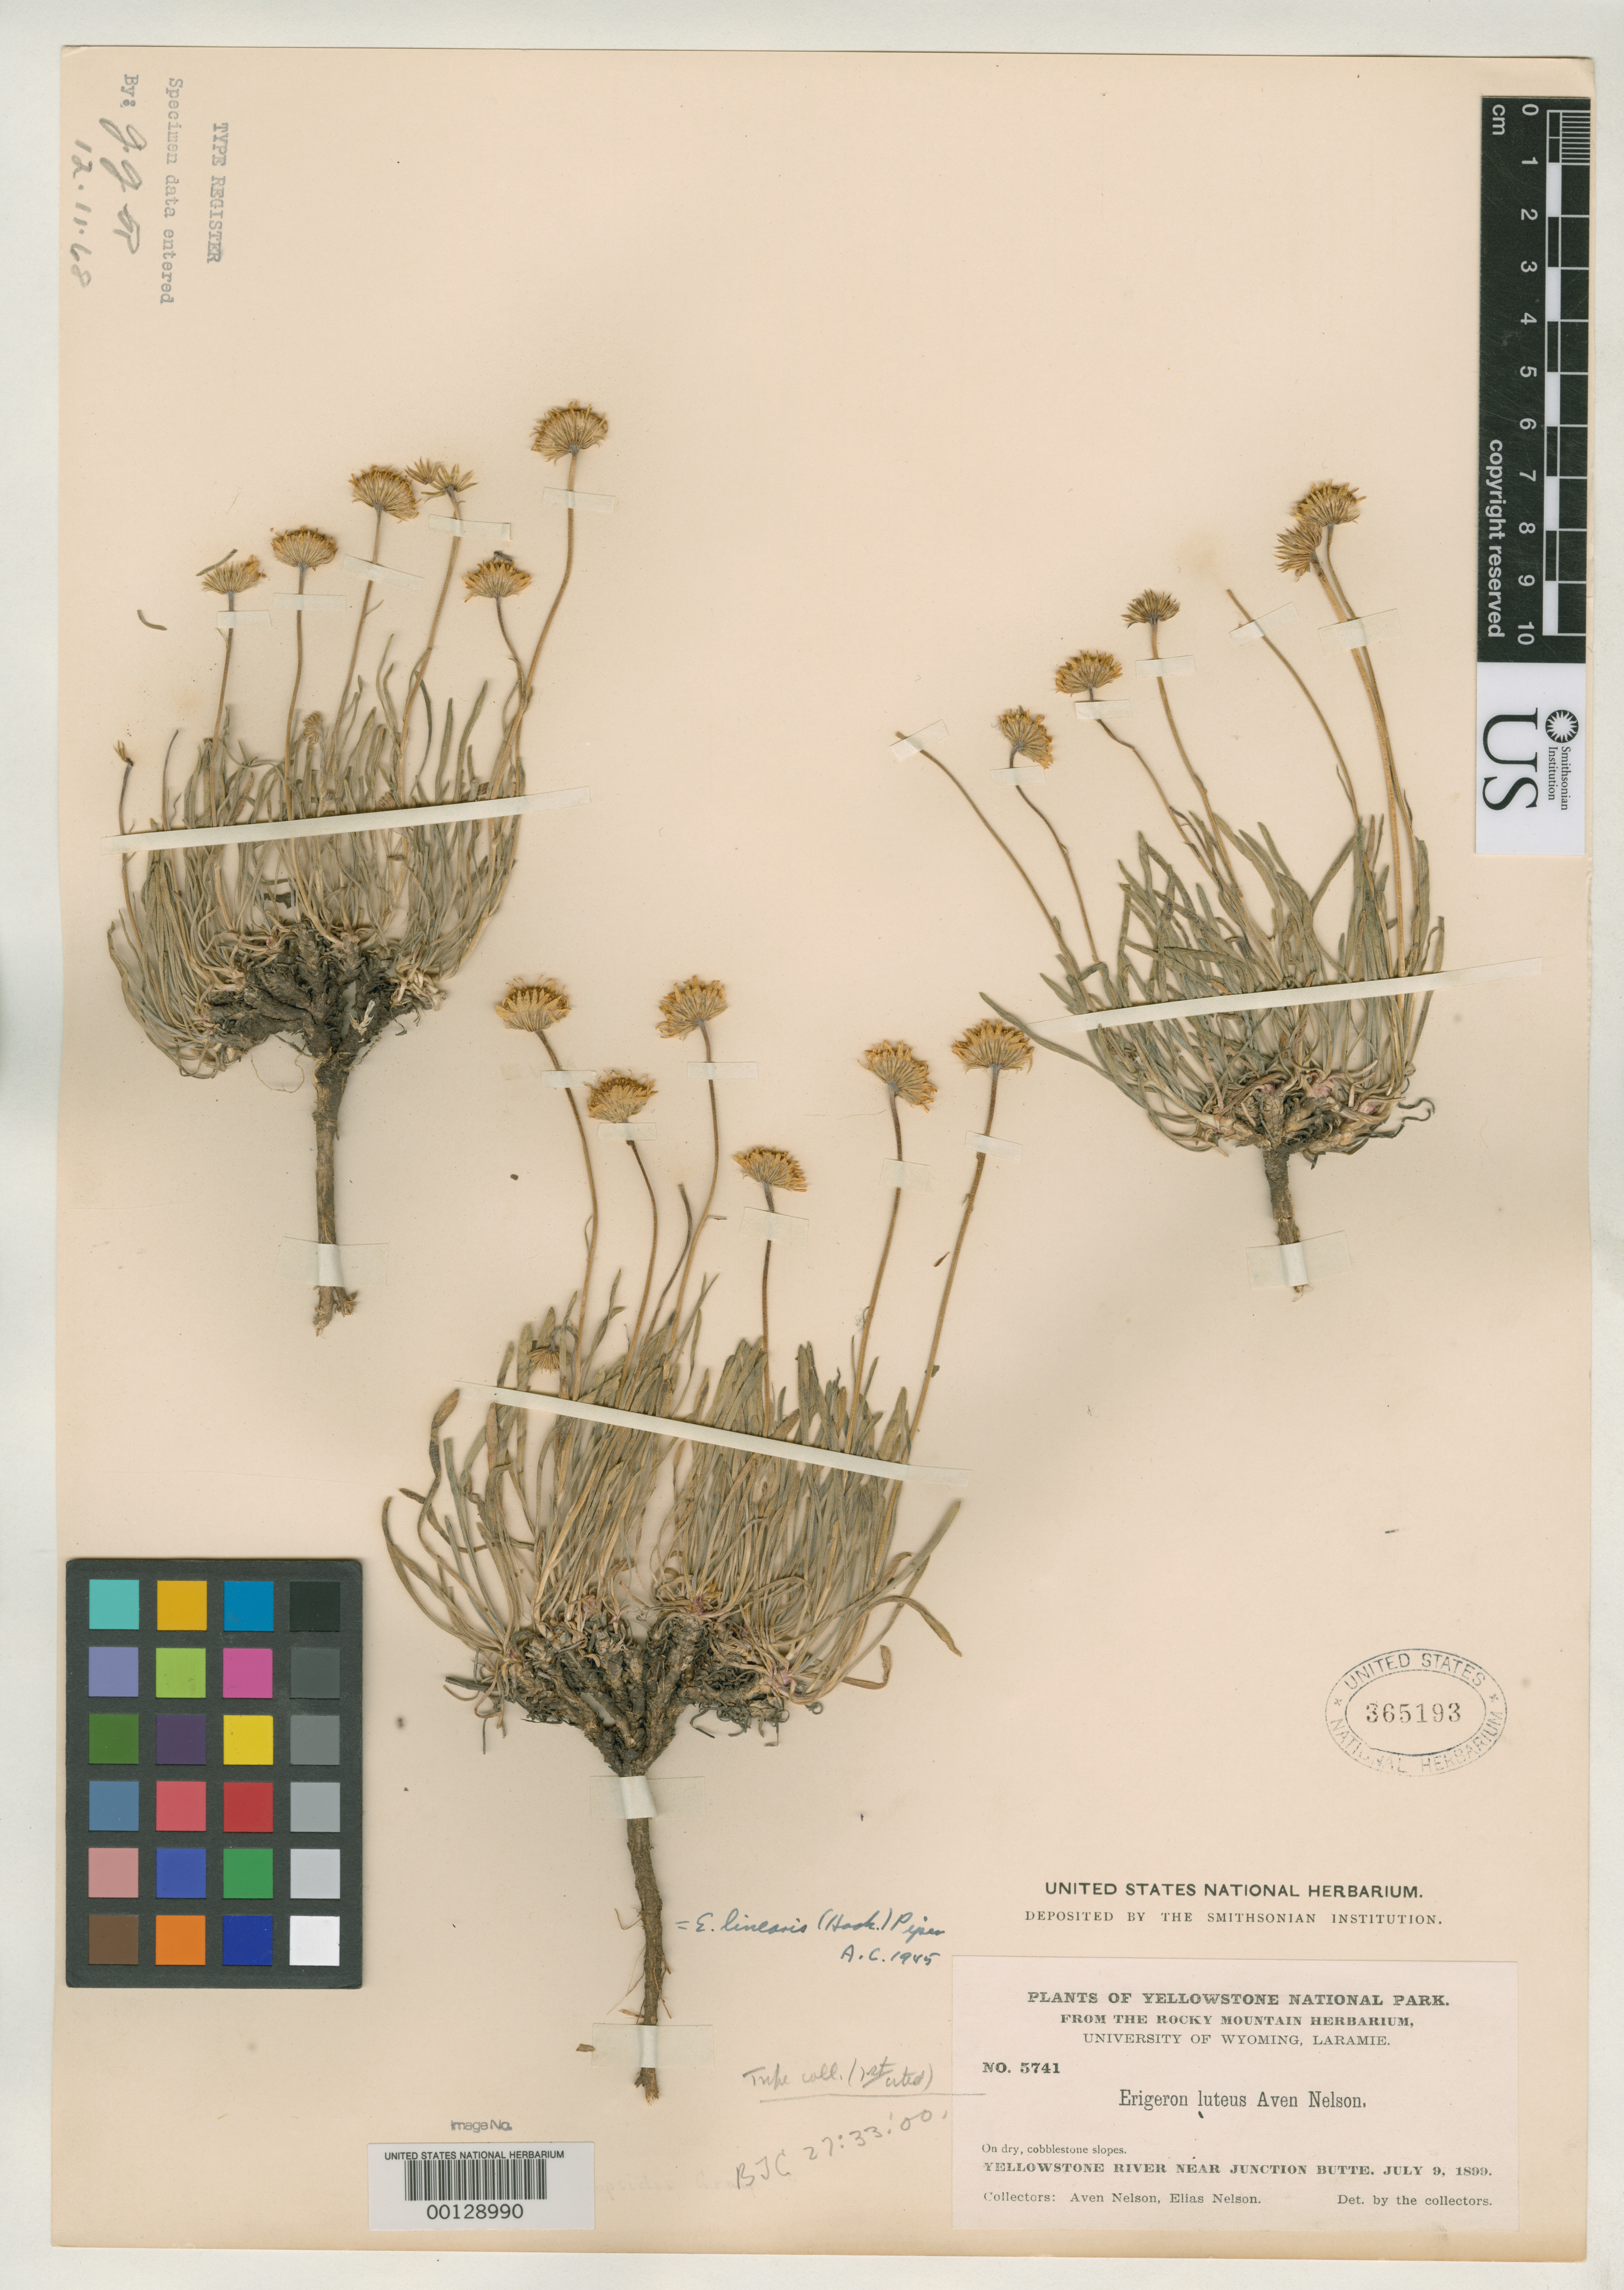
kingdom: Plantae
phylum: Tracheophyta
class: Magnoliopsida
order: Asterales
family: Asteraceae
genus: Erigeron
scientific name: Erigeron luteus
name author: A. Nelson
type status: Type Collection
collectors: A. Nelson & E. Nelson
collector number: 5741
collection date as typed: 09 Jul 1899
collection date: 1899-07-09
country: United States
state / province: Wyoming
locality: Yellowstone National Park, Yellowstone River near Junction Butte.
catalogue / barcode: US 365193